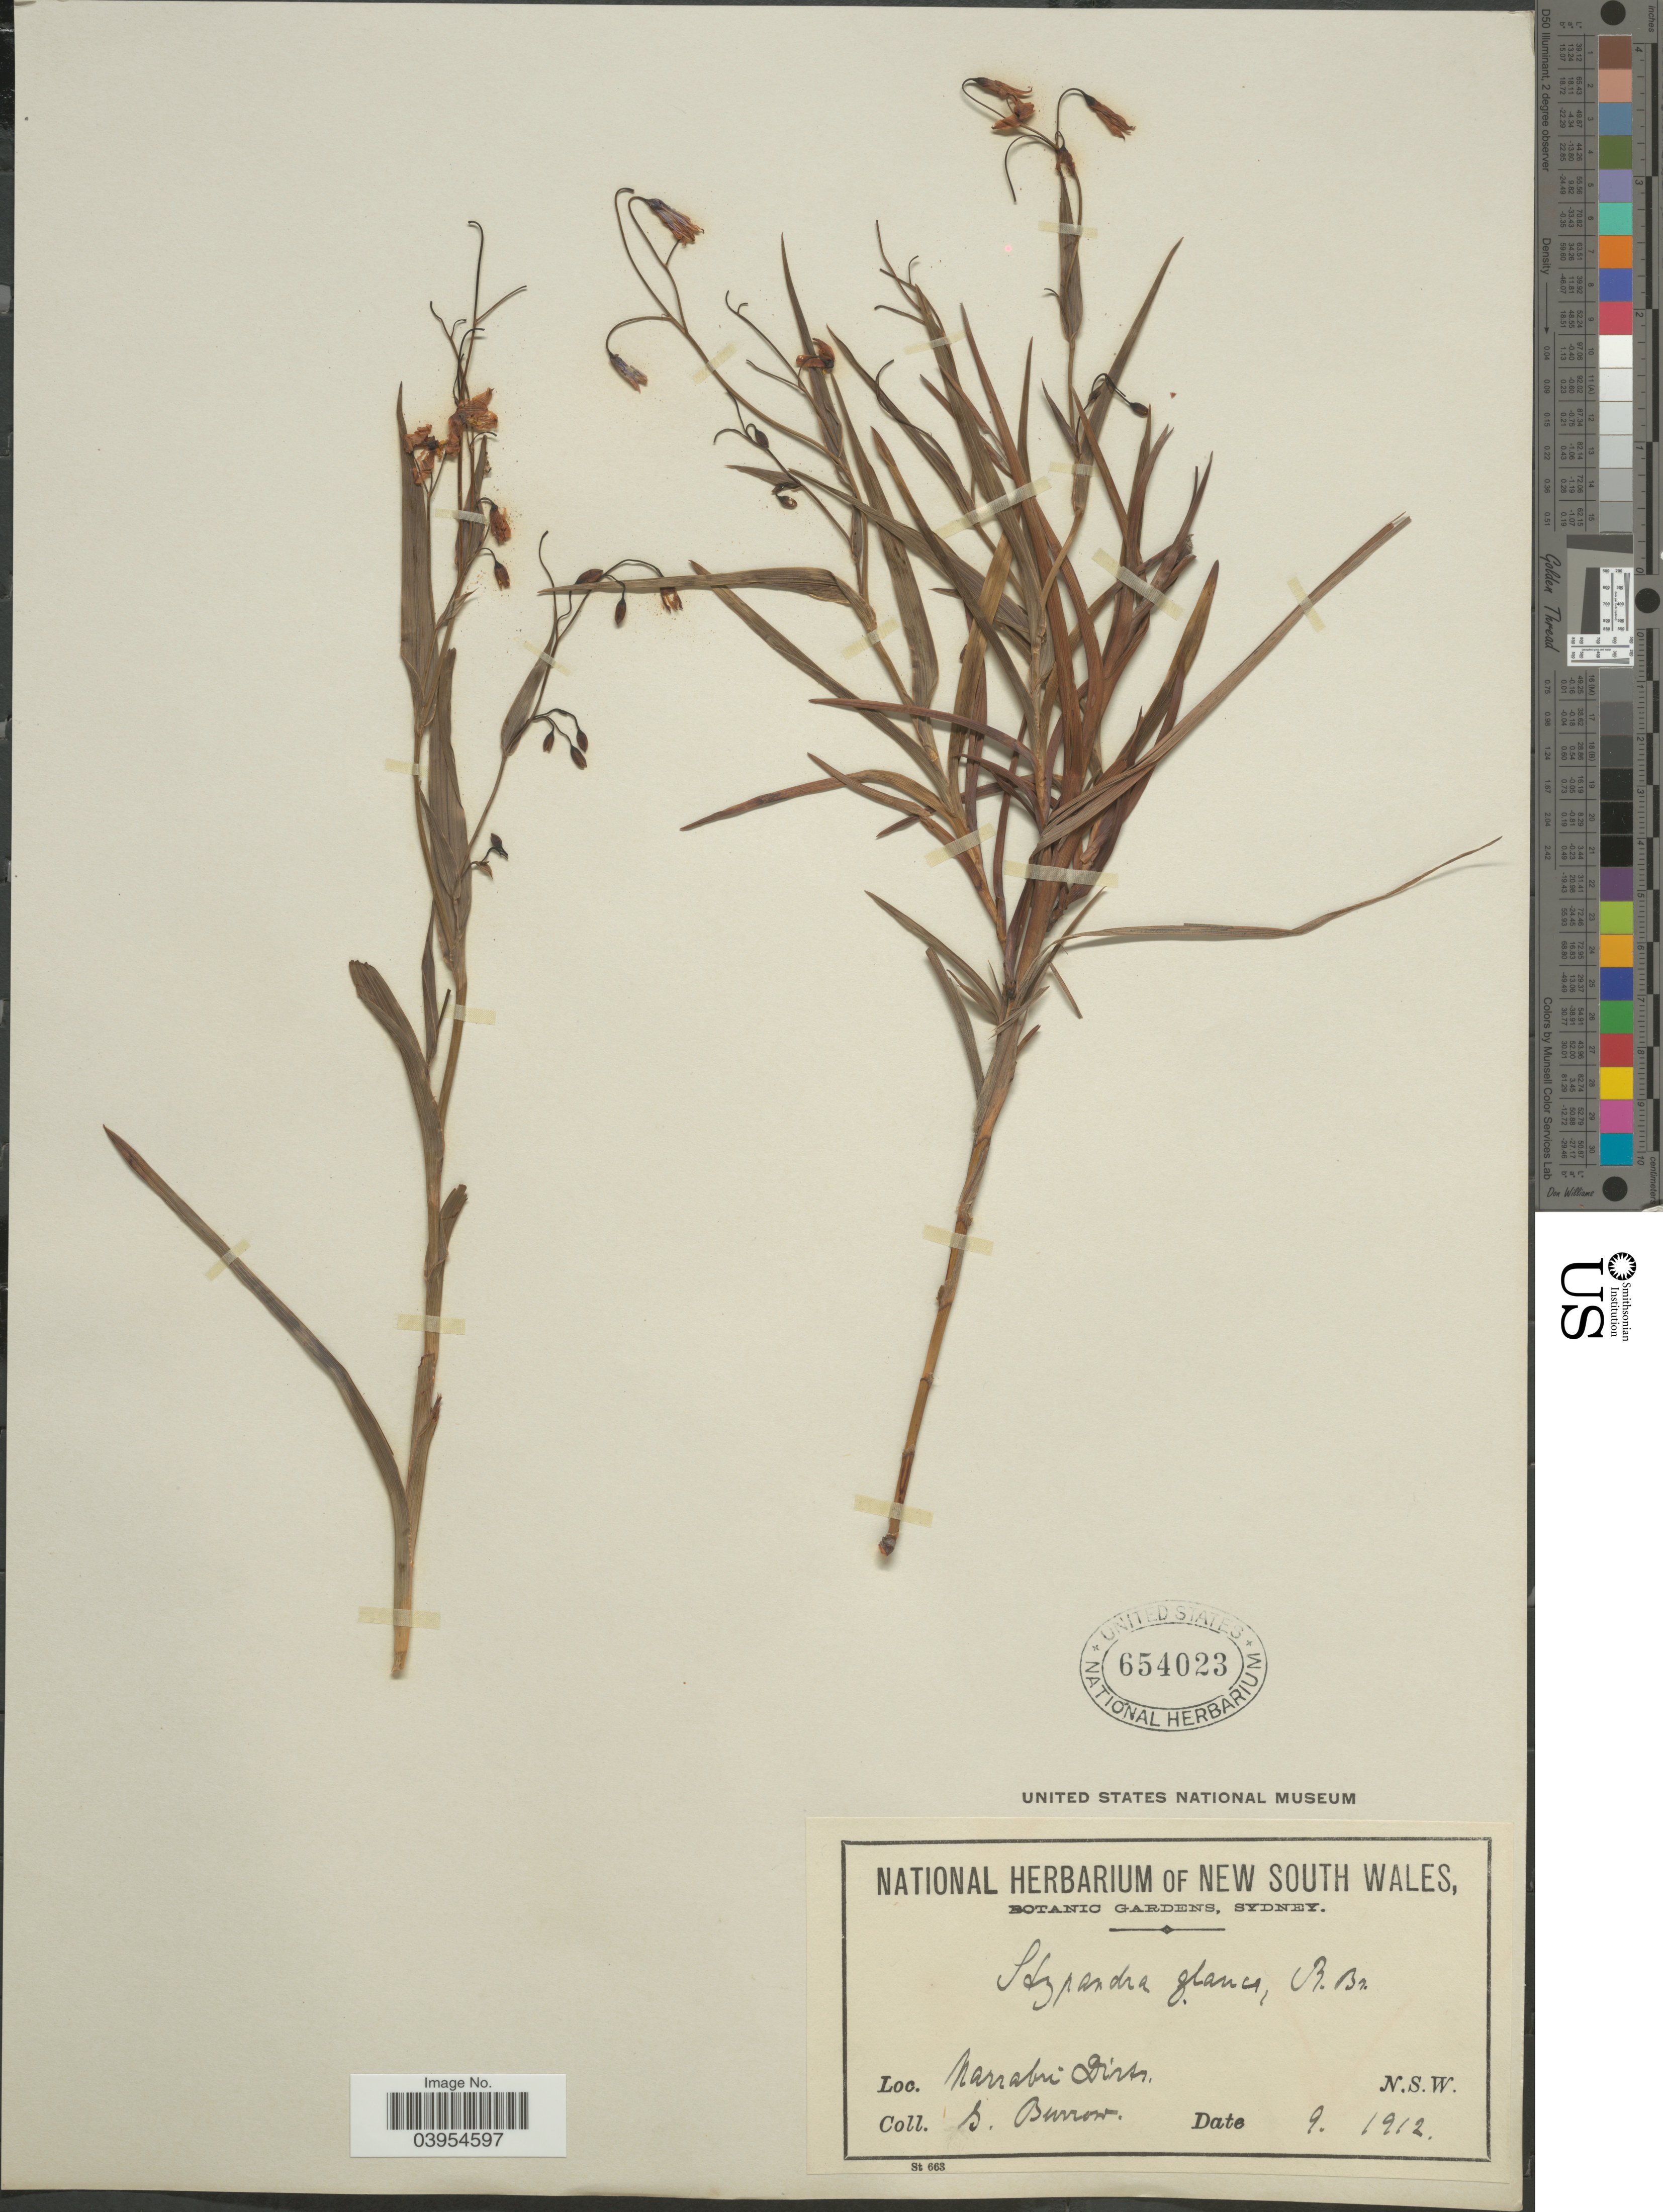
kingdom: Plantae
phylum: Tracheophyta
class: Liliopsida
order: Asparagales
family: Asphodelaceae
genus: Stypandra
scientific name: Stypandra glauca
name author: R. Br.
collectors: B. Barrow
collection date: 1912-09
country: Australia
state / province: New South Wales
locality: Narrabri Distr. N.S.W.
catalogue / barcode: US 654023